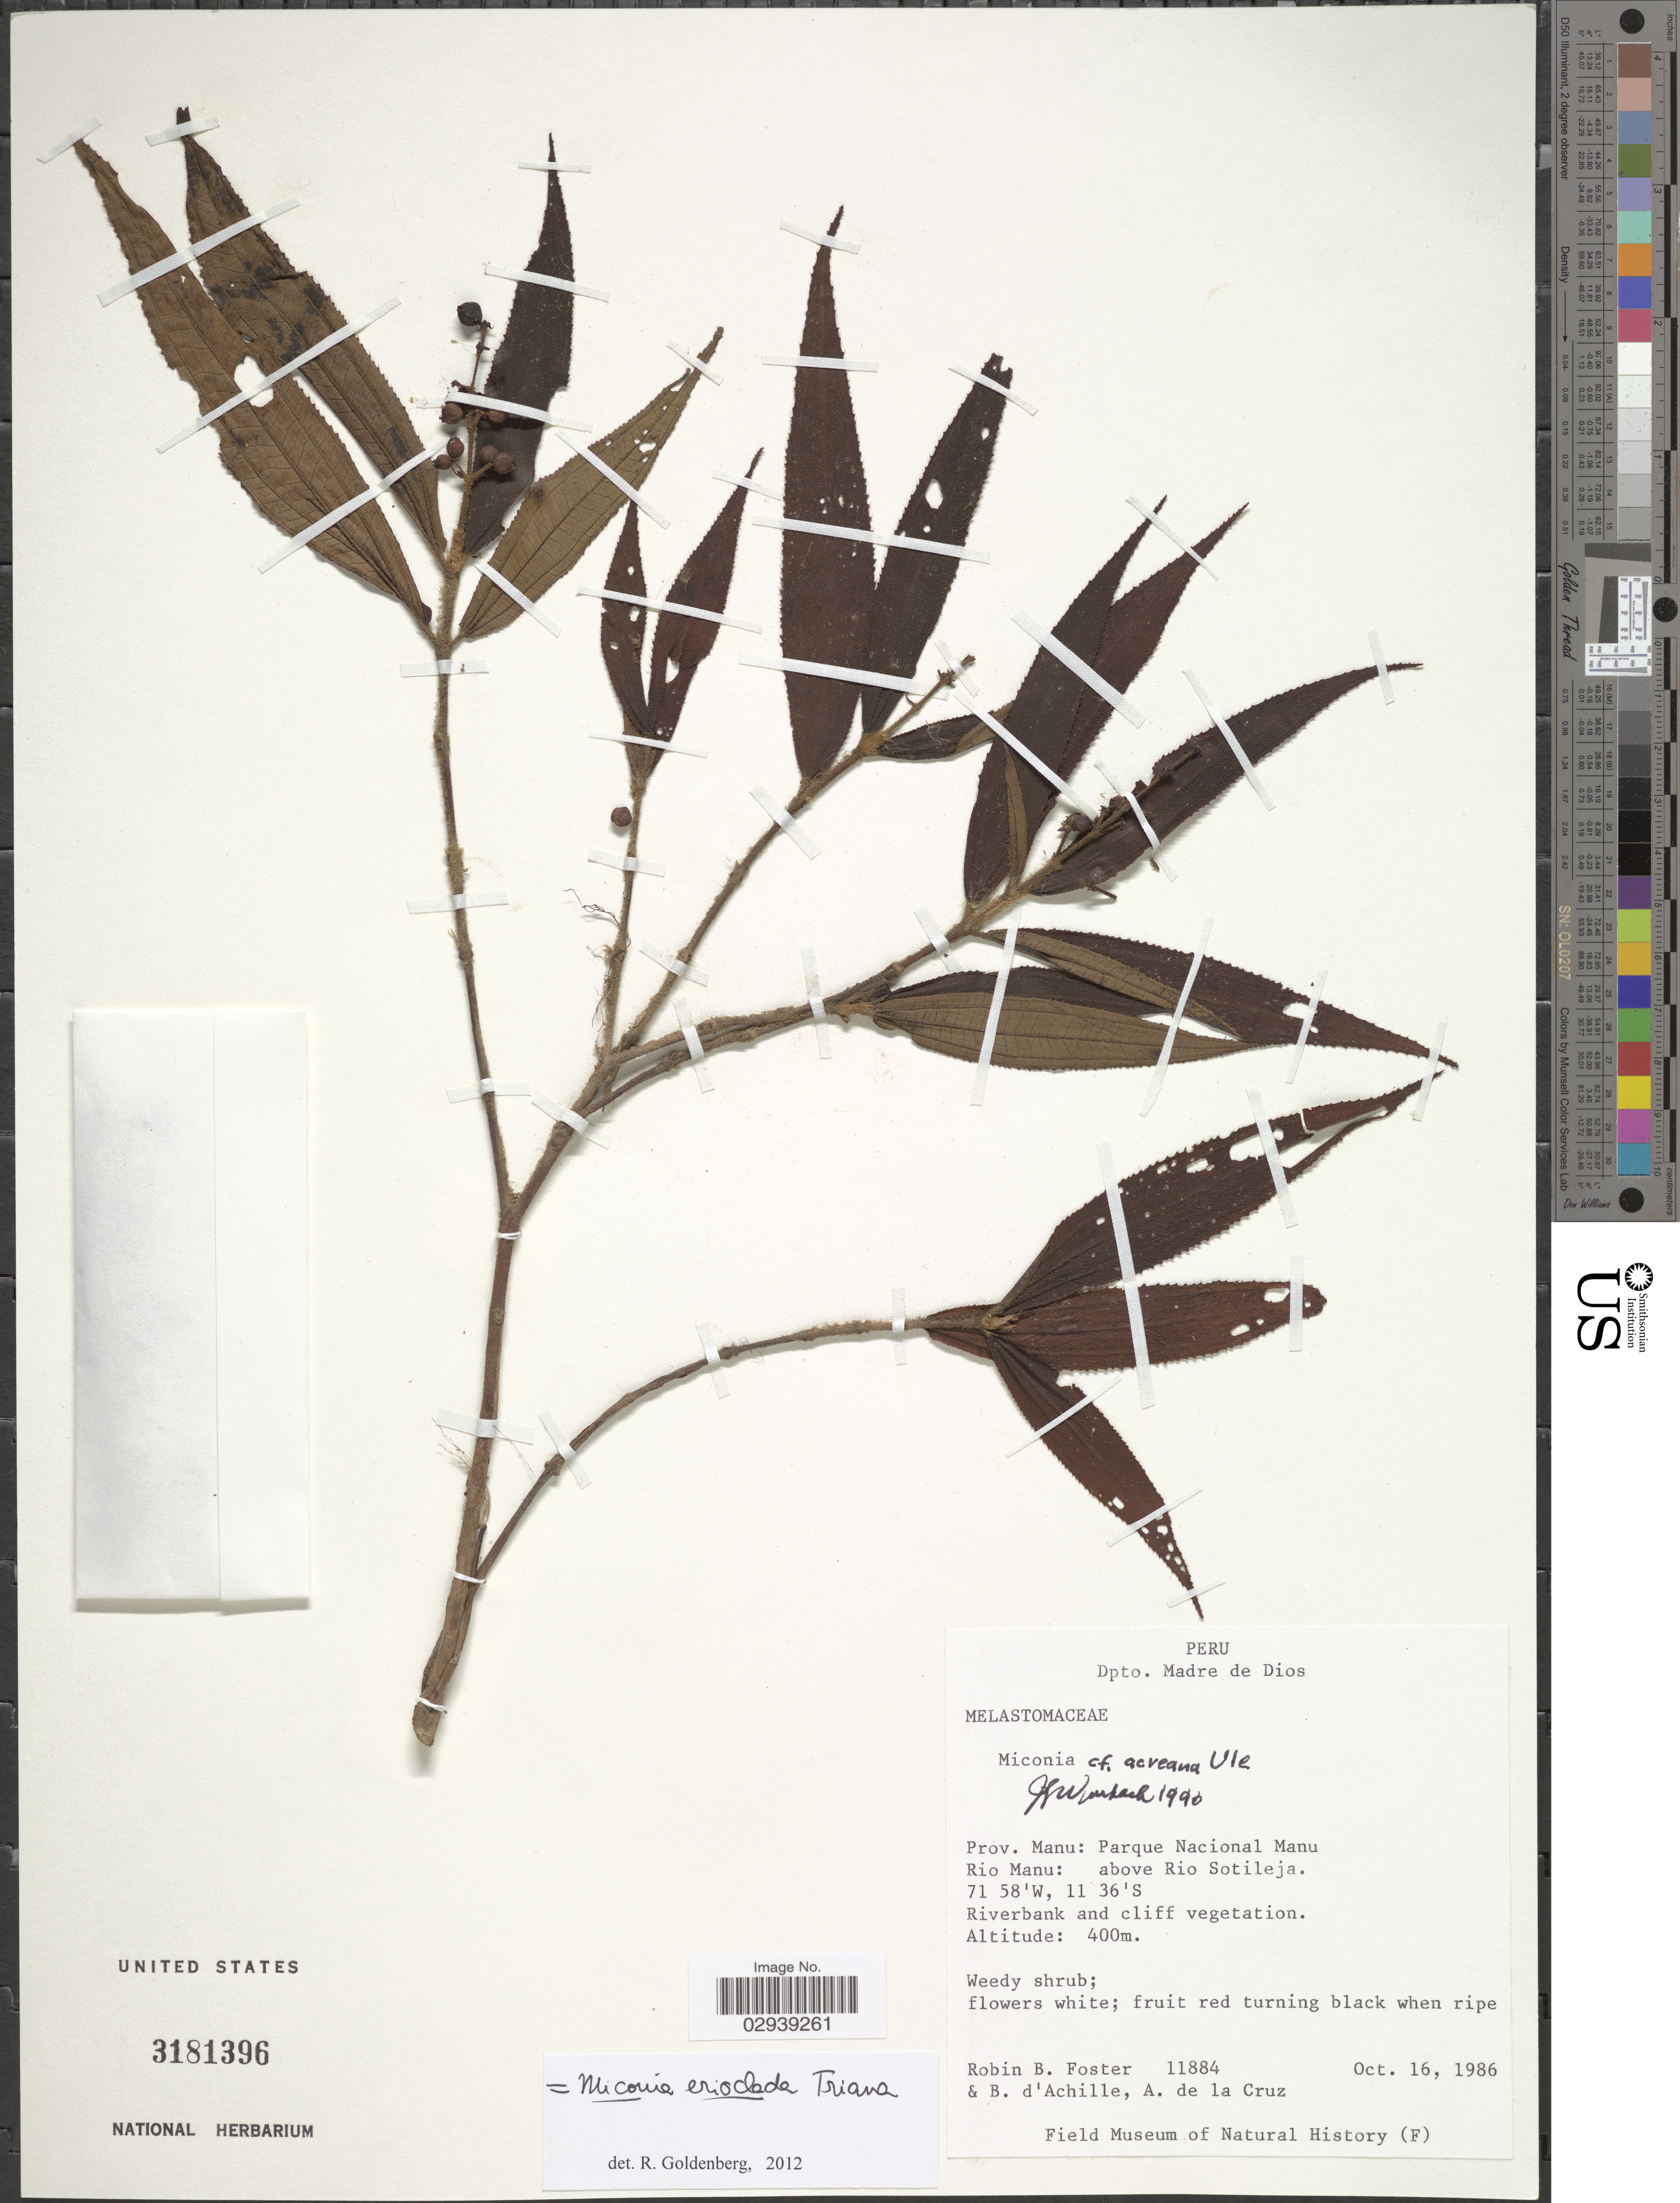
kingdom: Plantae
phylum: Tracheophyta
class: Magnoliopsida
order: Myrtales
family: Melastomataceae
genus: Miconia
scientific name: Miconia erioclada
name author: Triana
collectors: R. B. Foster, B. d'Achille & A. de la Cruz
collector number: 11884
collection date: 1986-10-16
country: Peru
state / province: Madre de Dios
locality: Dpto. Madre de Dios. Prov. Manu: Parque Nacional Manu. Rio Manu: above Rio Sotileja.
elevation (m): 400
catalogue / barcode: US 3181396